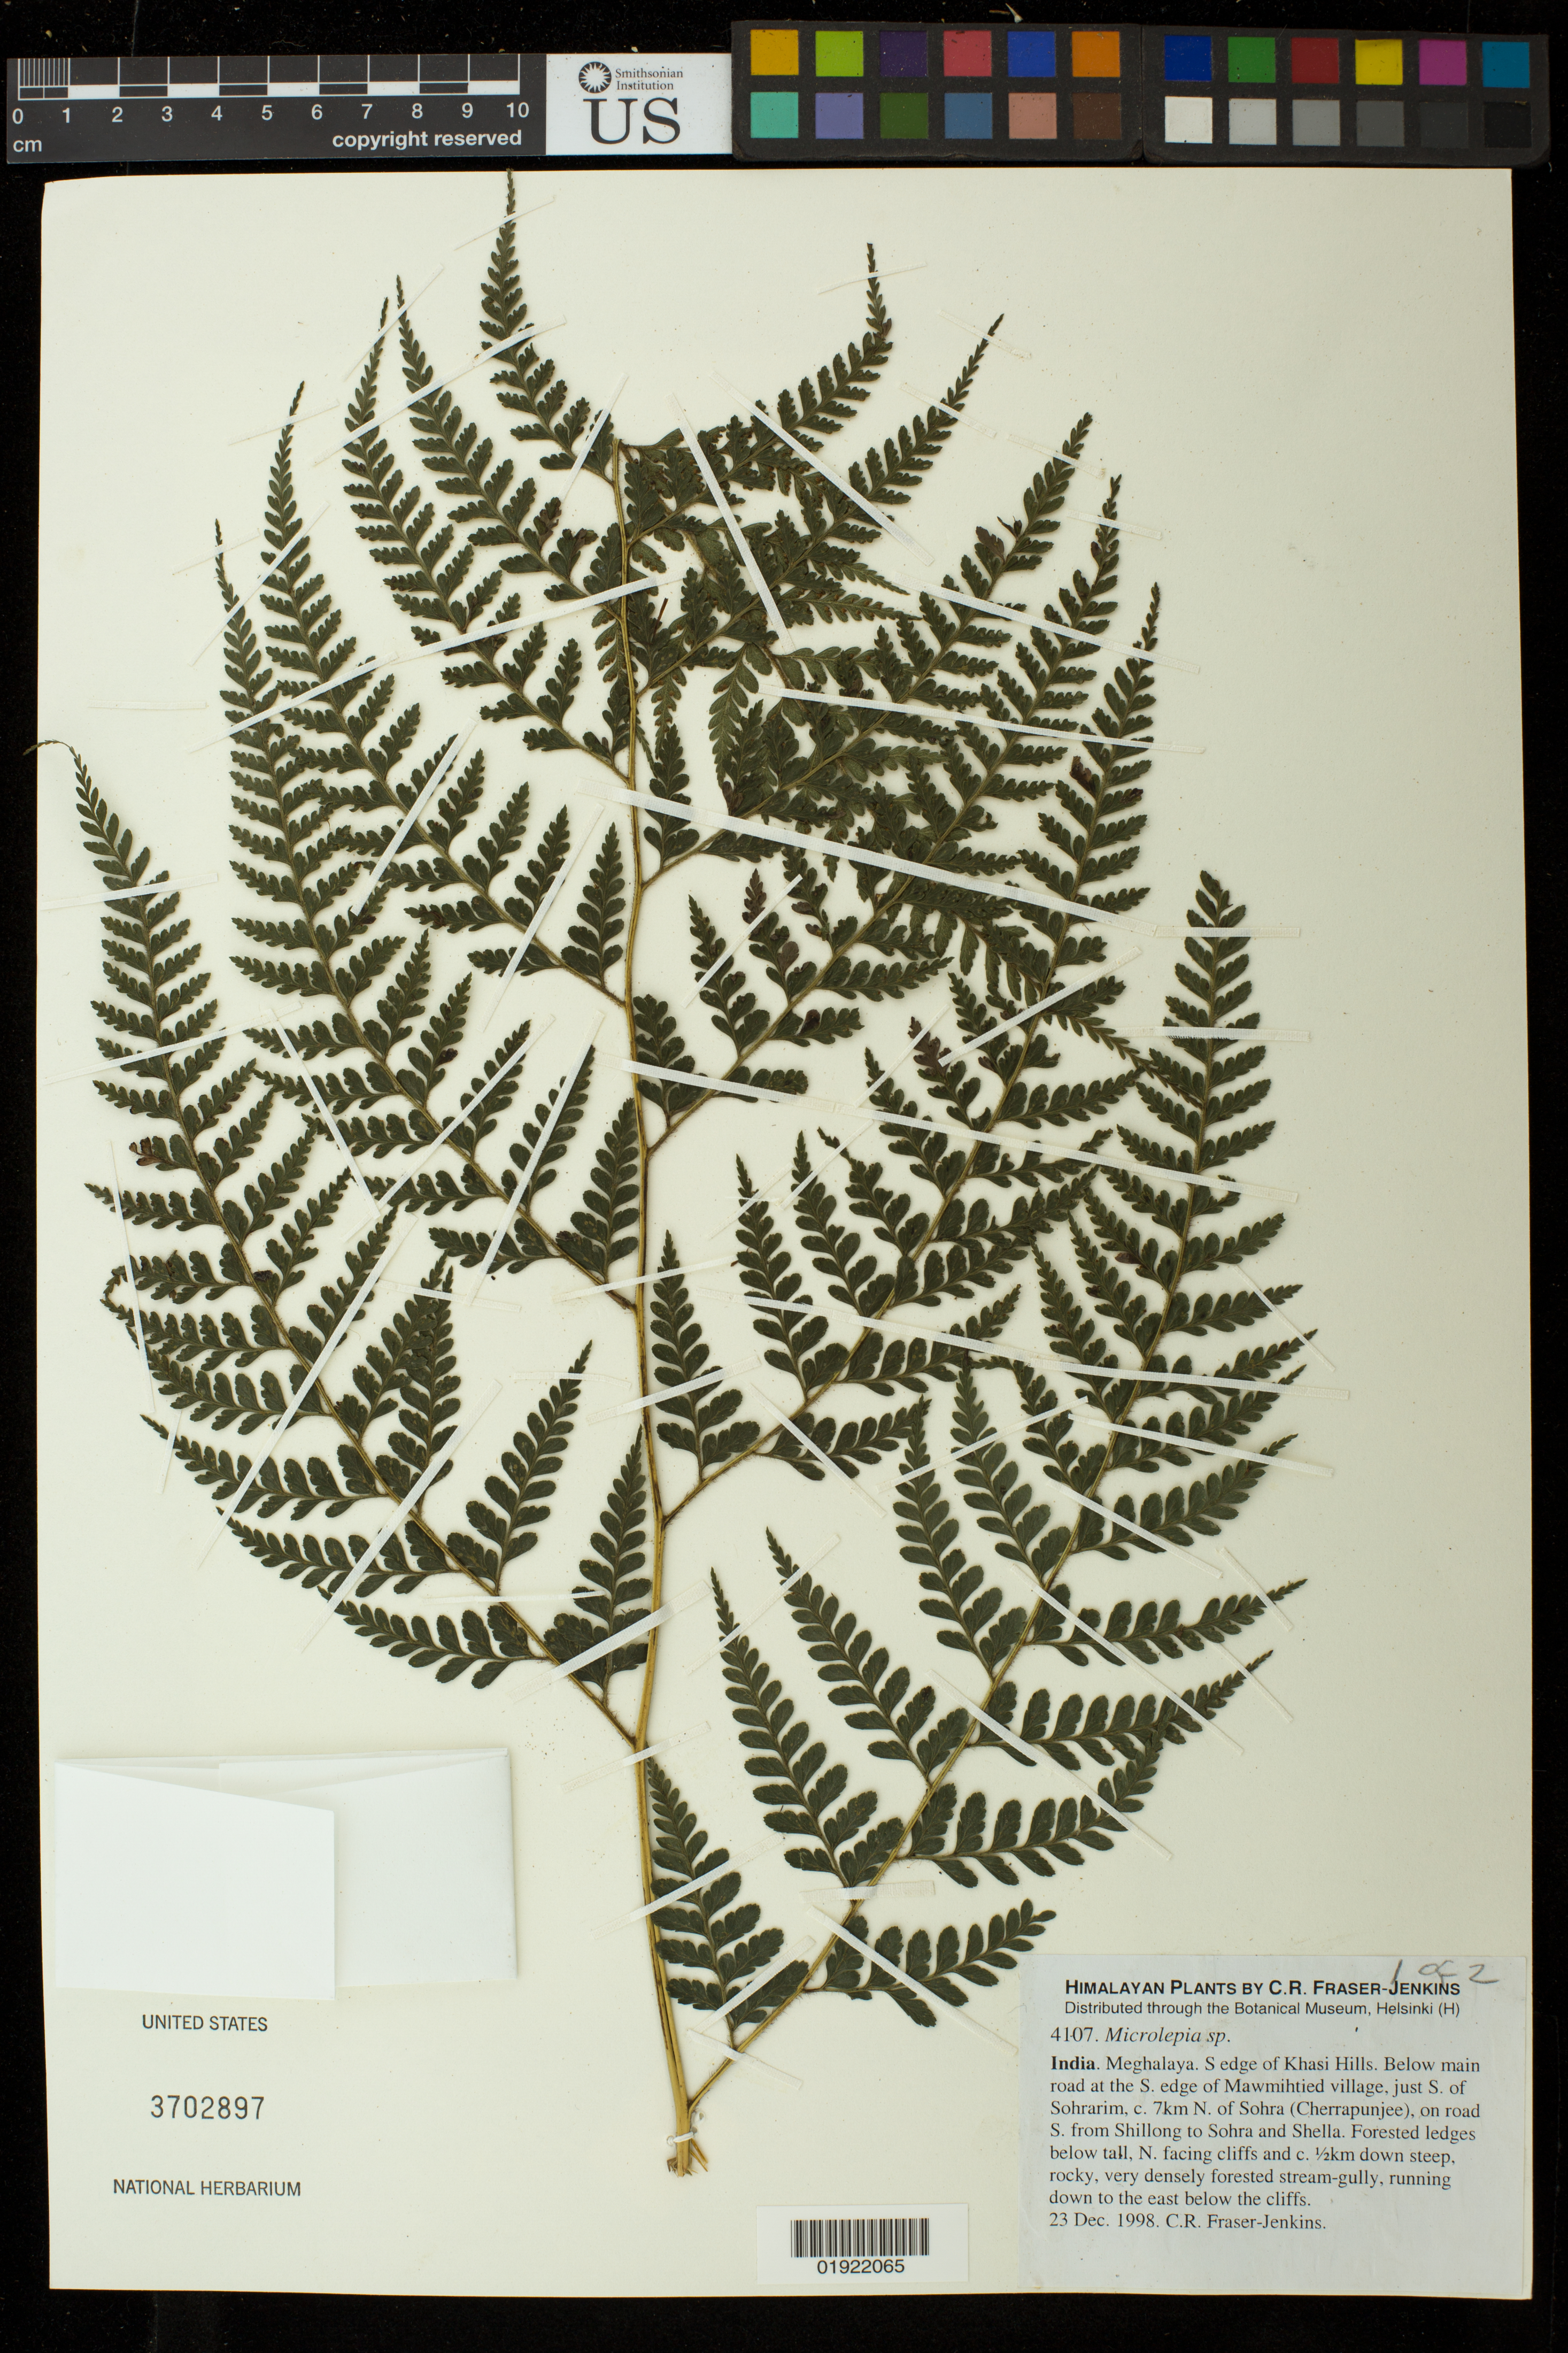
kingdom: Plantae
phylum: Tracheophyta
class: Polypodiopsida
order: Polypodiales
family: Dennstaedtiaceae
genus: Microlepia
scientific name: Microlepia sp.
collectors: C. R. Fraser-Jenkins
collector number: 4107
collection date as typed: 25 Dec. 1998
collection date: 1998-12-25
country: India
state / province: Meghalaya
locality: S. edge of Khasi Hills. Below main road at the S. edge of Mawmihtied village, just S. of Sohrarim, c. 7km N. of Sohra (Cherrapunjee), on road S. from Shillong to Sohra and Shella. Forested ledges below tall, N. facing cliffs and c. 1/2 km down steep, rocky stream gully, running down to the east below the cliffs.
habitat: steep, rocky, very densely forested stream-gully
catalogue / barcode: US 3702897